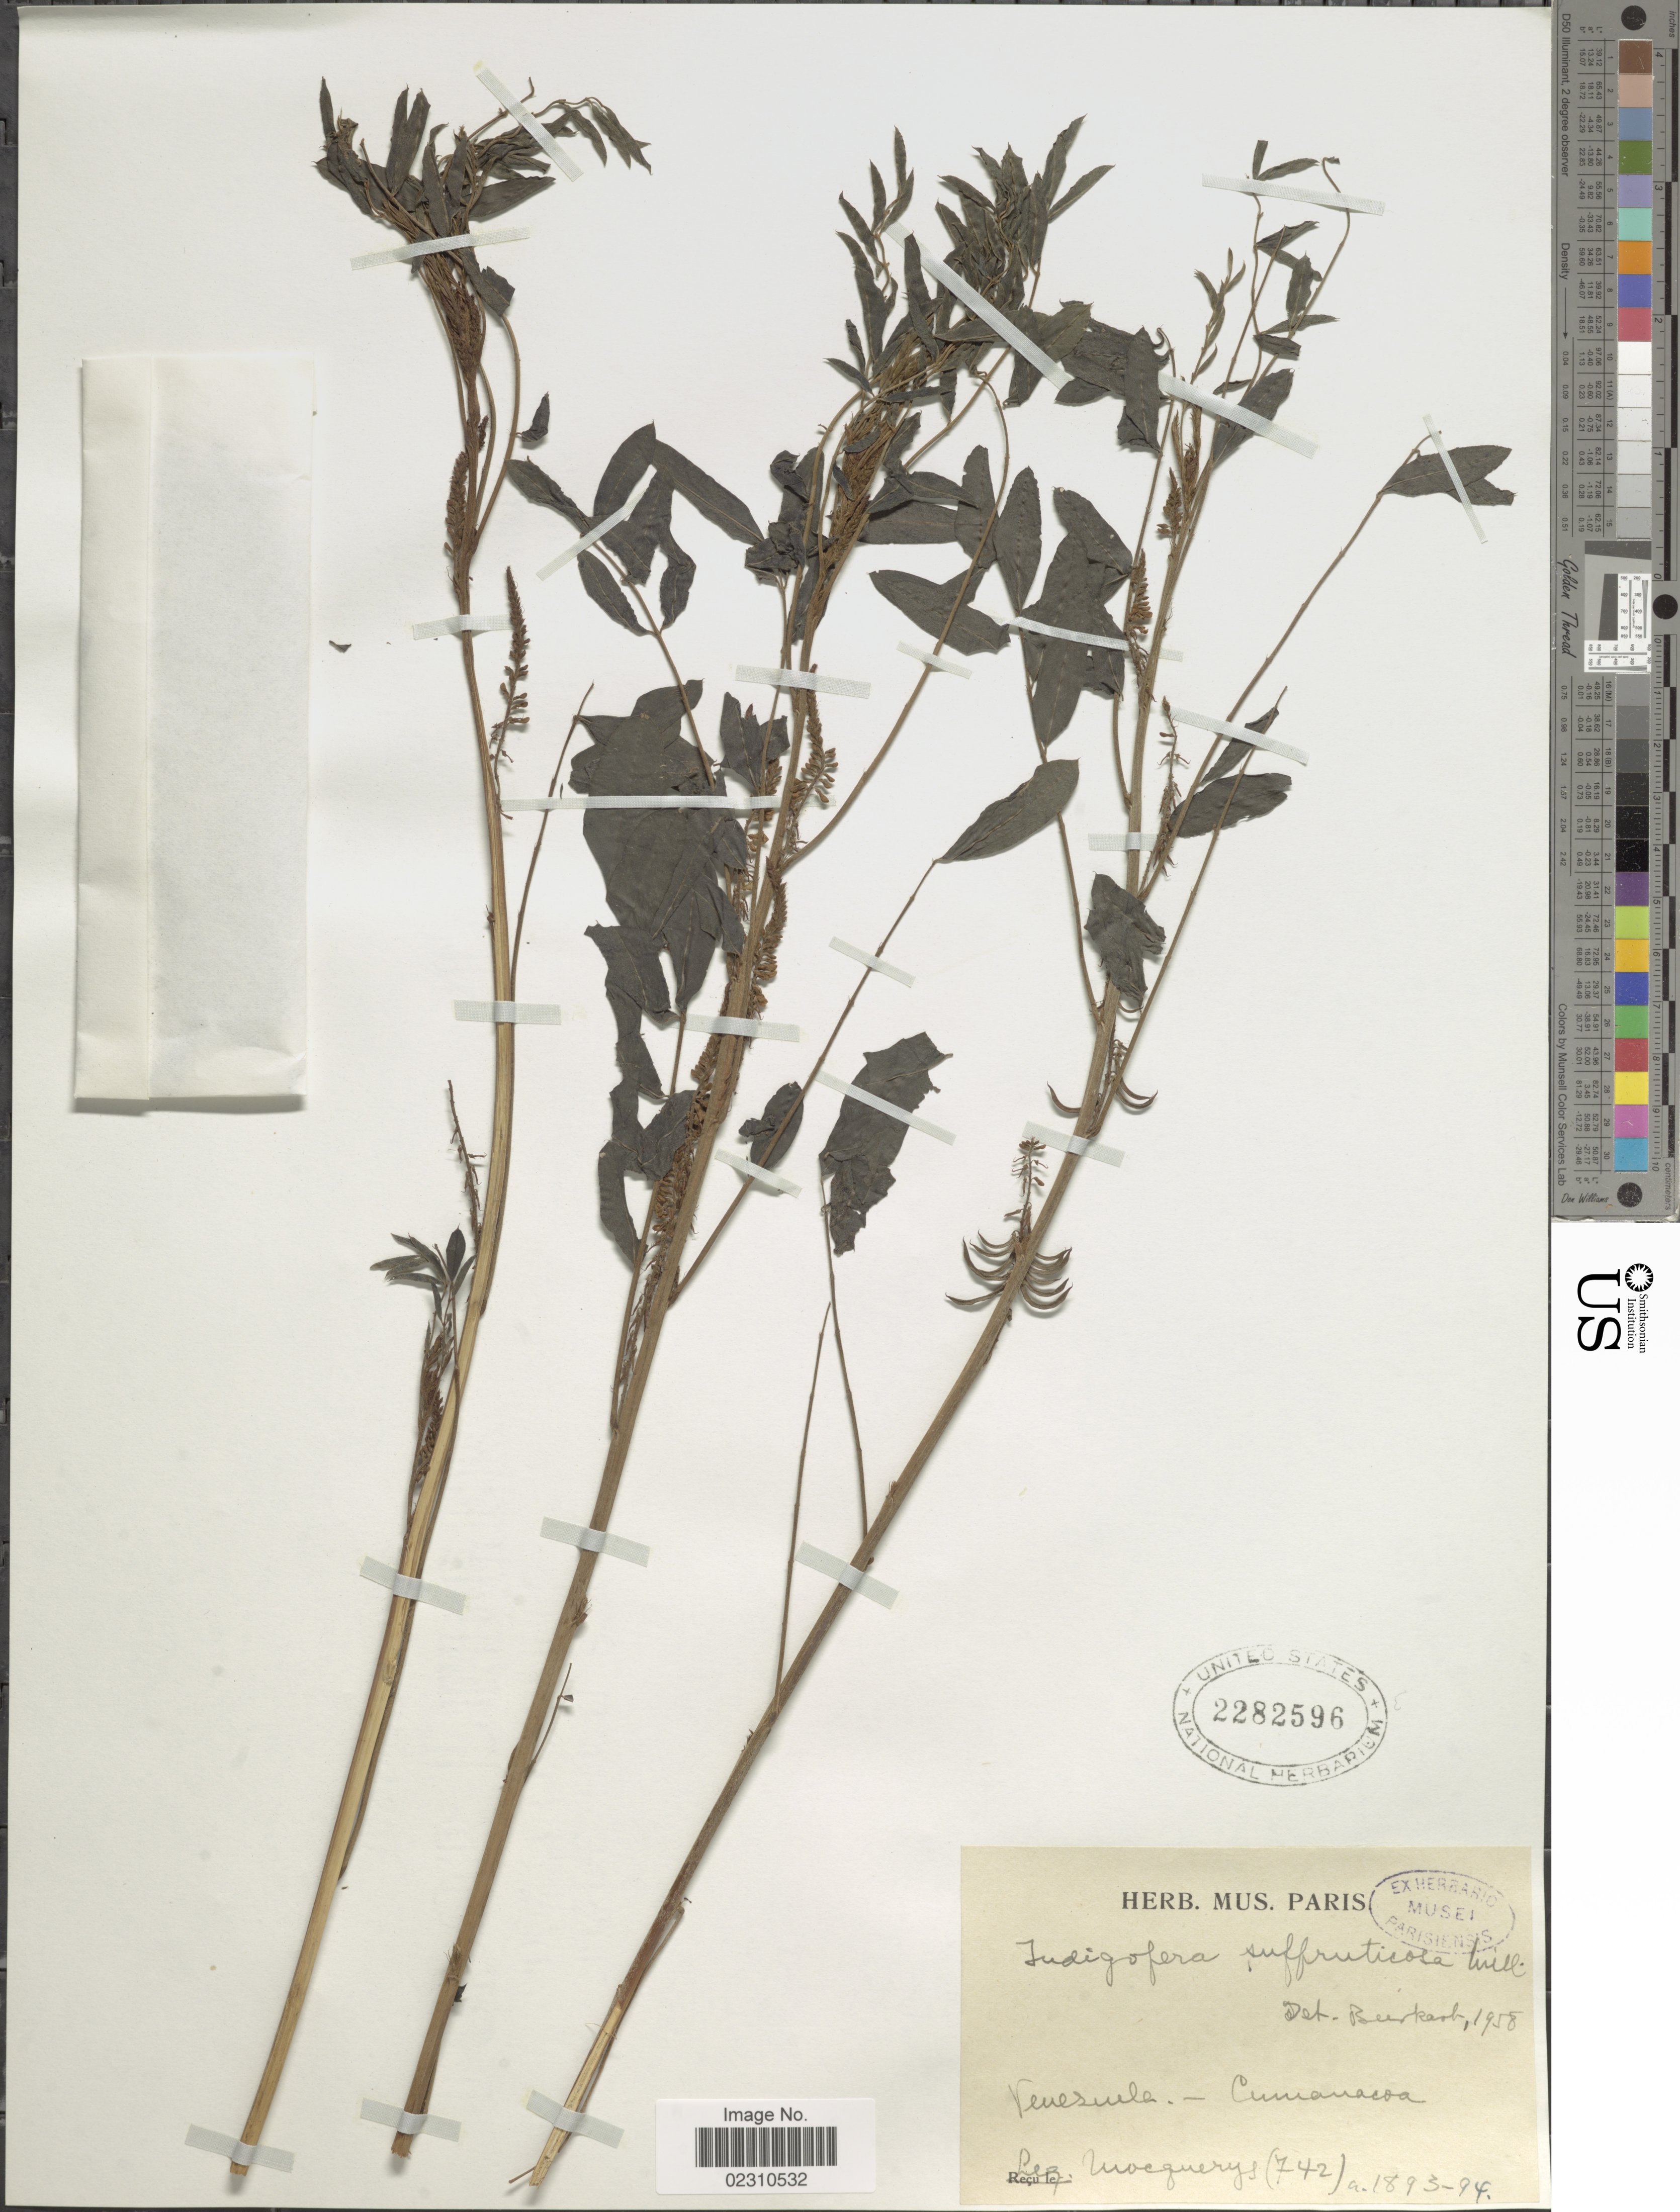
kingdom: Plantae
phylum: Tracheophyta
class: Magnoliopsida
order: Fabales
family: Fabaceae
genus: Indigofera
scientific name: Indigofera suffruticosa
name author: Mill.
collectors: A. Mocquerys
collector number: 742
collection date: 1893/1894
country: Venezuela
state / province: Sucre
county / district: Montes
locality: Cumanacoa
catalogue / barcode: US 2282596